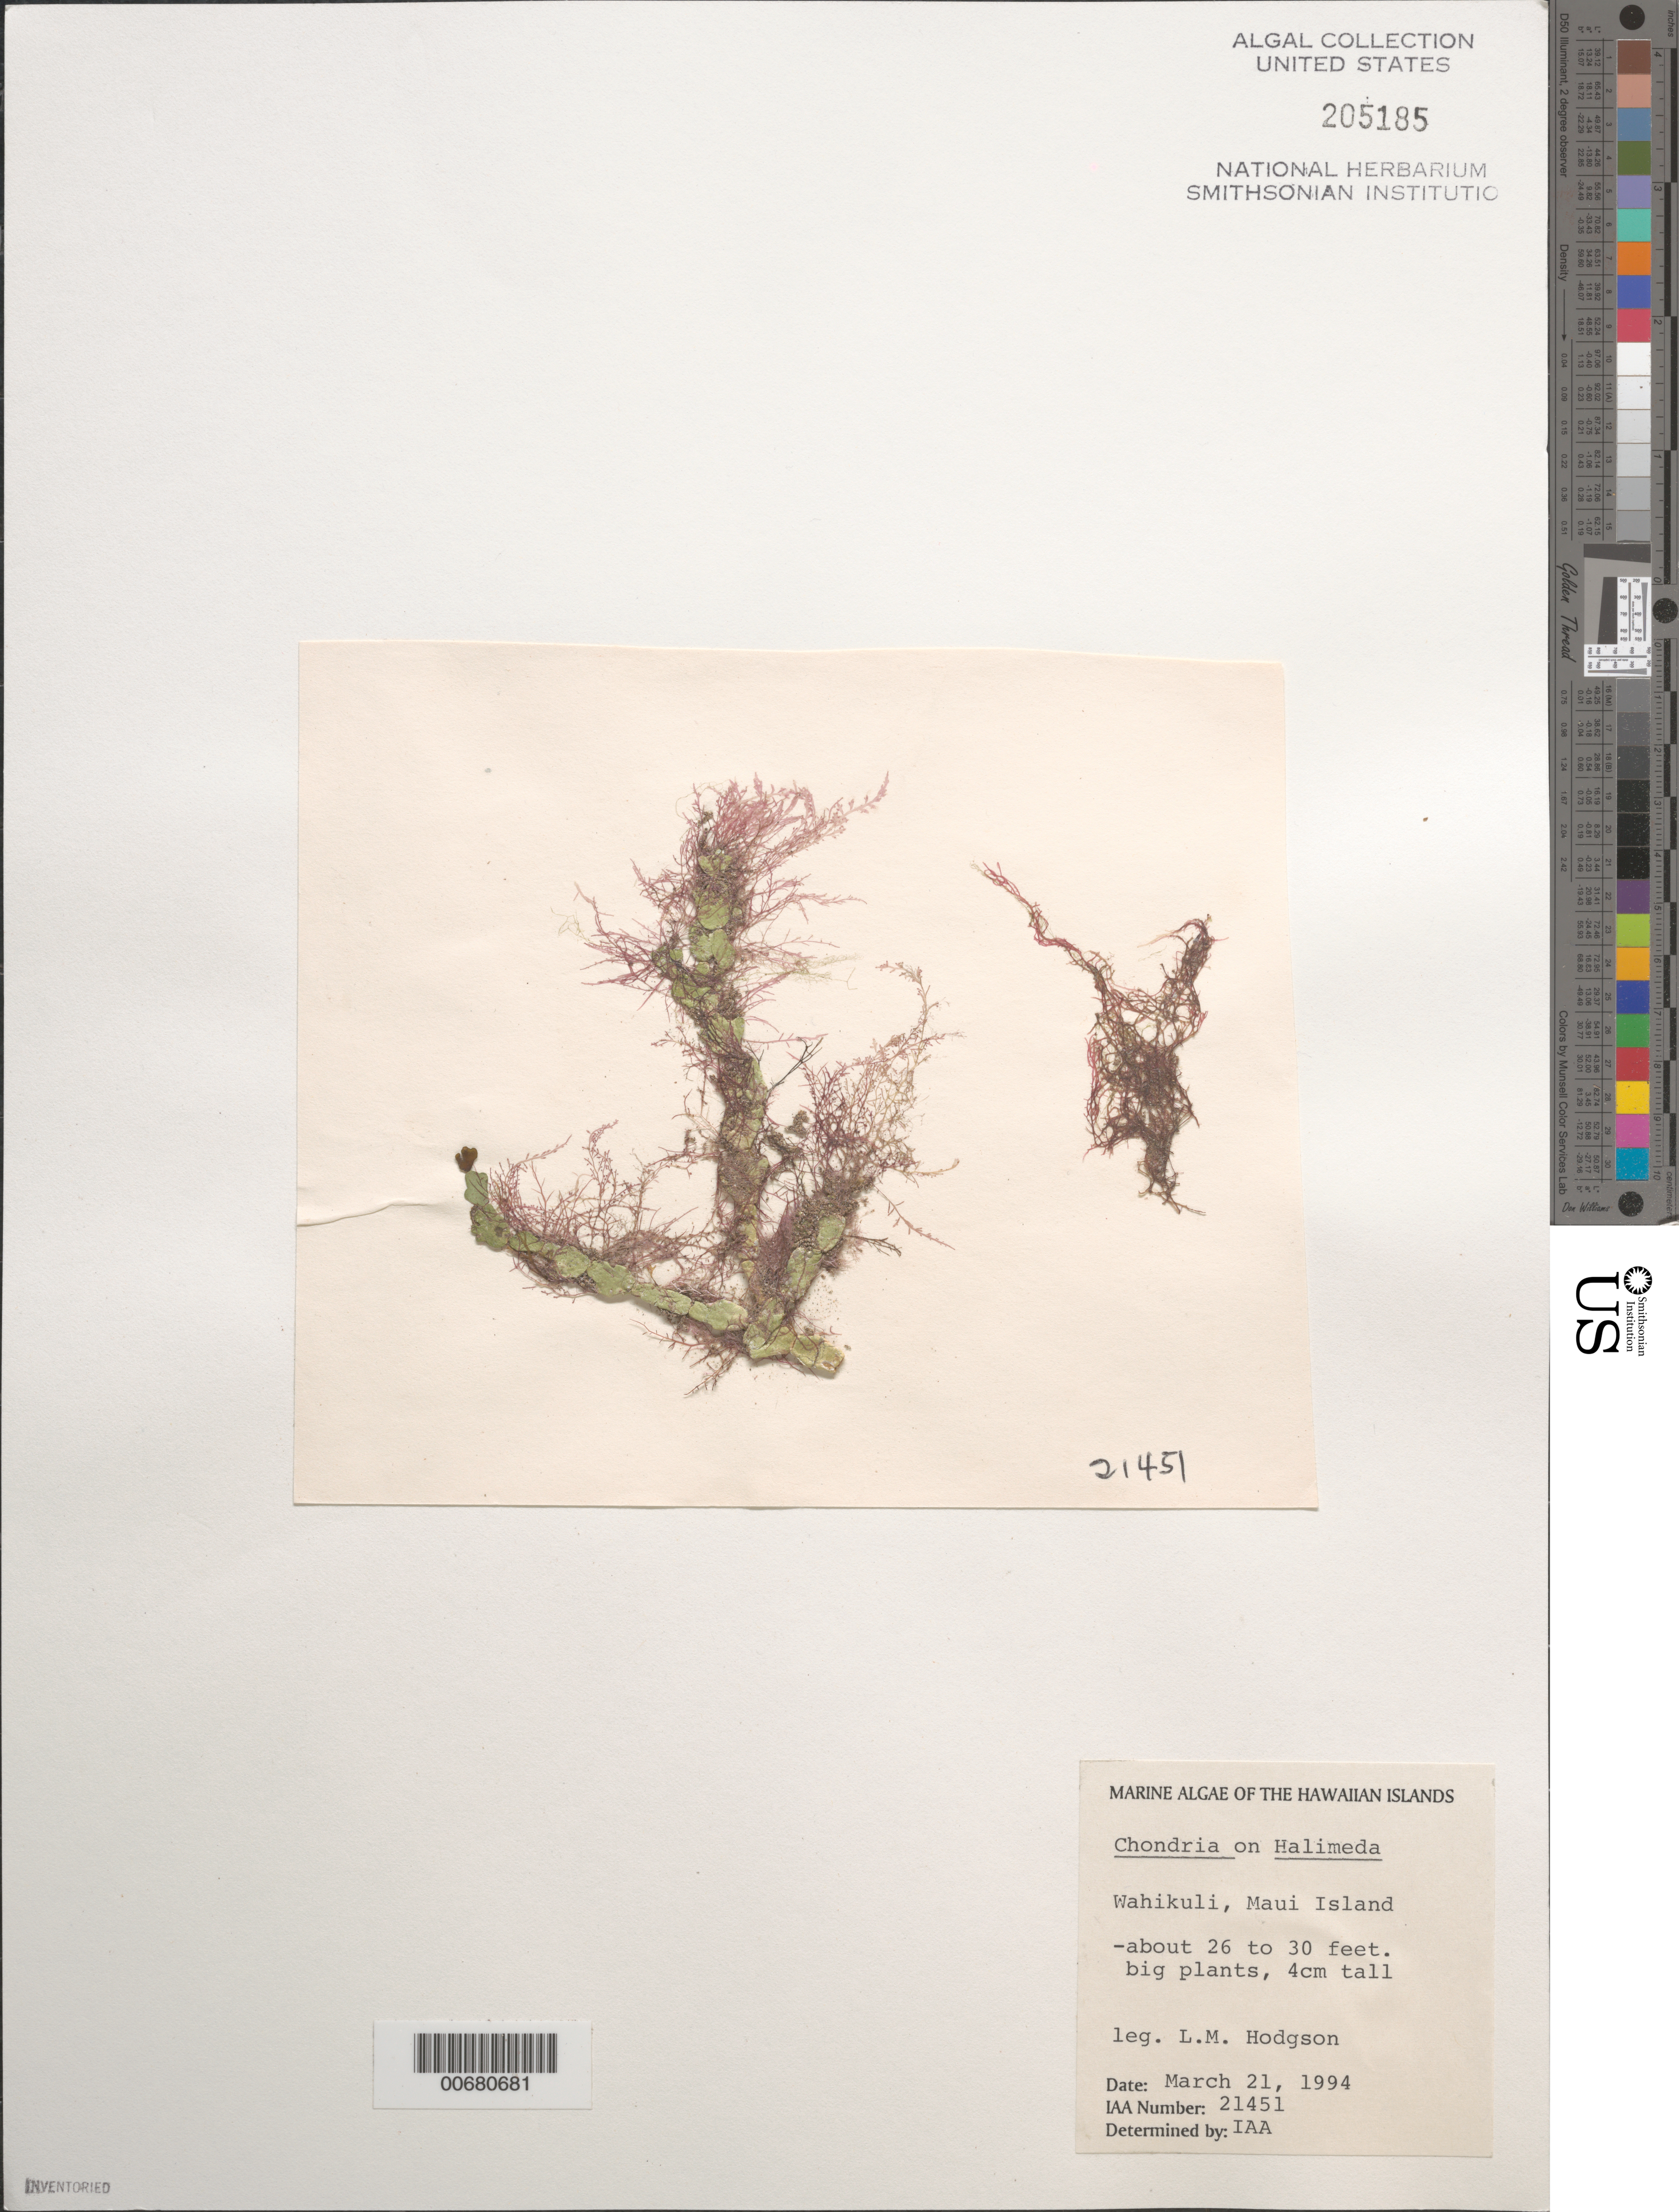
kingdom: Plantae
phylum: Rhodophyta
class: Florideophyceae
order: Ceramiales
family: Rhodomelaceae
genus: Chondria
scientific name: Chondria sp.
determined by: Abbott, Isabella A.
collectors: L. M. Hodgson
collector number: IAA 21451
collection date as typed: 21 Mar 1994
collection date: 1994-03-21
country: United States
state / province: Hawaii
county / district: Maui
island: Maui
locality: Wahikuli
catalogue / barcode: US 205185